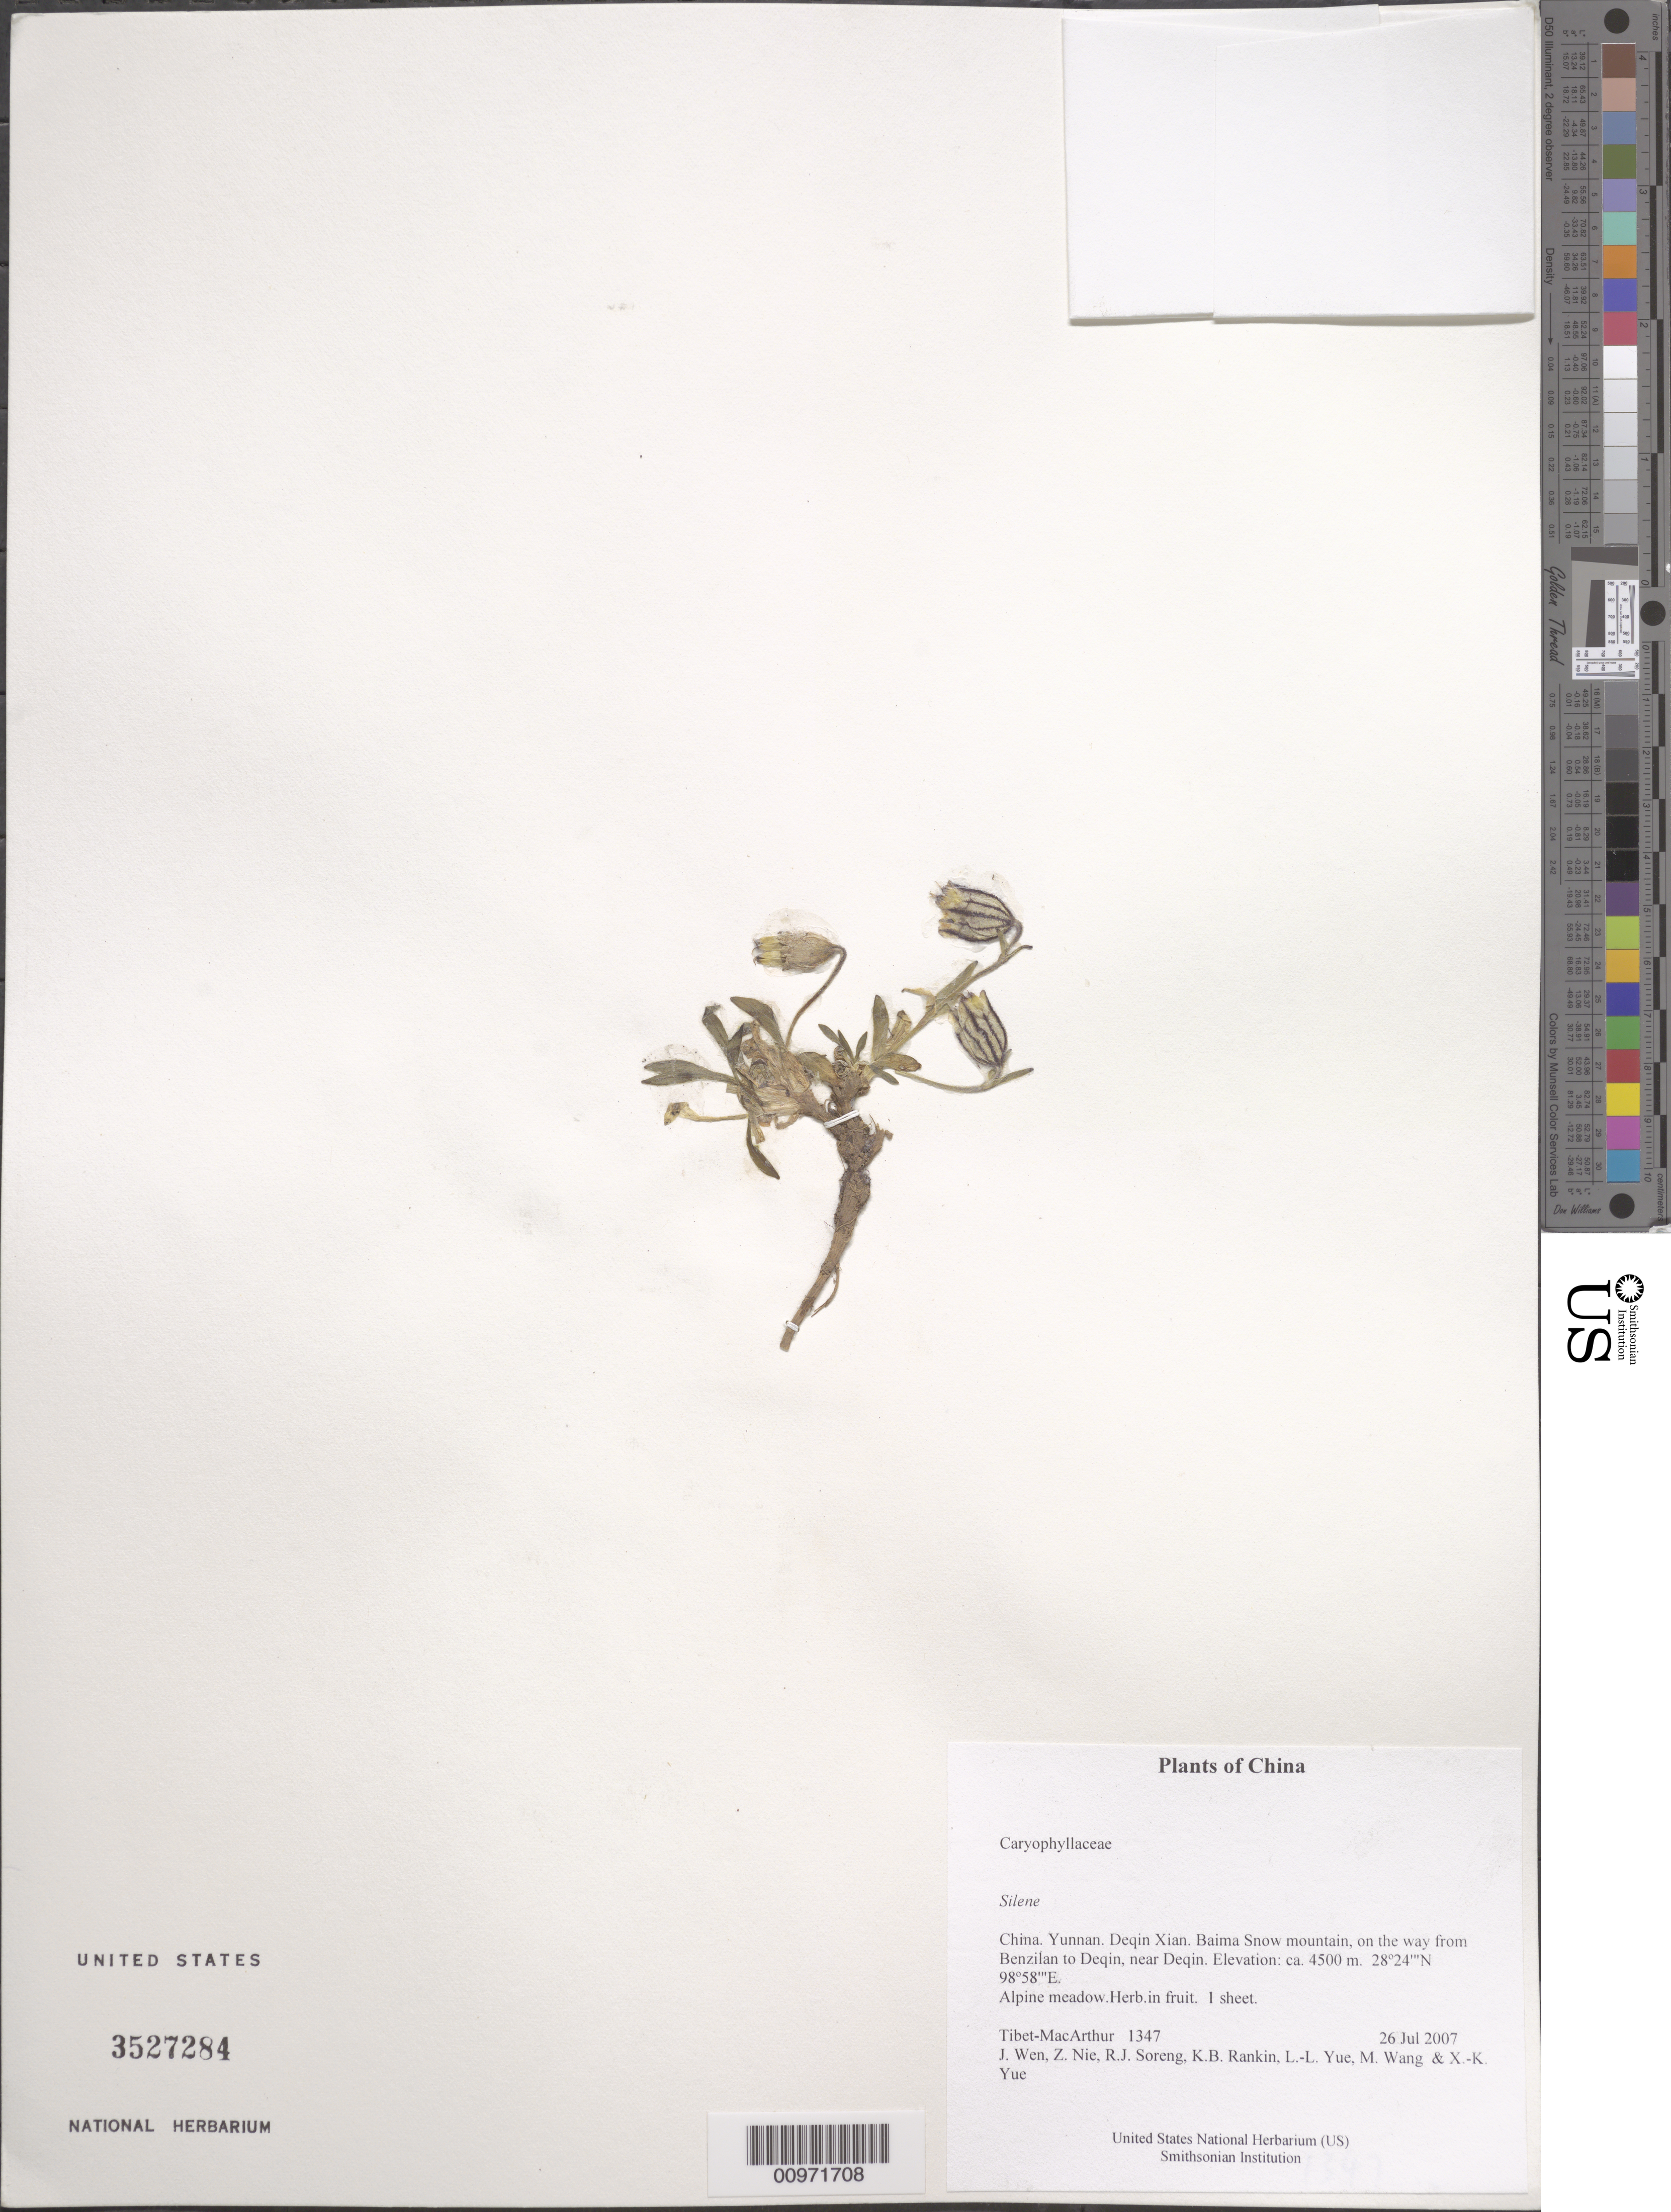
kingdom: Plantae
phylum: Tracheophyta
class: Magnoliopsida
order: Caryophyllales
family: Caryophyllaceae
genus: Silene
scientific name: Silene sp.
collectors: Tibet-MacArthur, J. Wen, Z. Nie, R. J. Soreng, K. Rankin, L. Yue, M. Wang & X. Yue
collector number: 1347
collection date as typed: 26 Jul 2007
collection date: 2007-07-26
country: China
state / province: Yunnan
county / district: Deqin Xian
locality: Baima Snow mountain, on the way from Benzilan to Deqin, near Deqin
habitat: Alpine meadow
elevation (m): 4500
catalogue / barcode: US 3527284